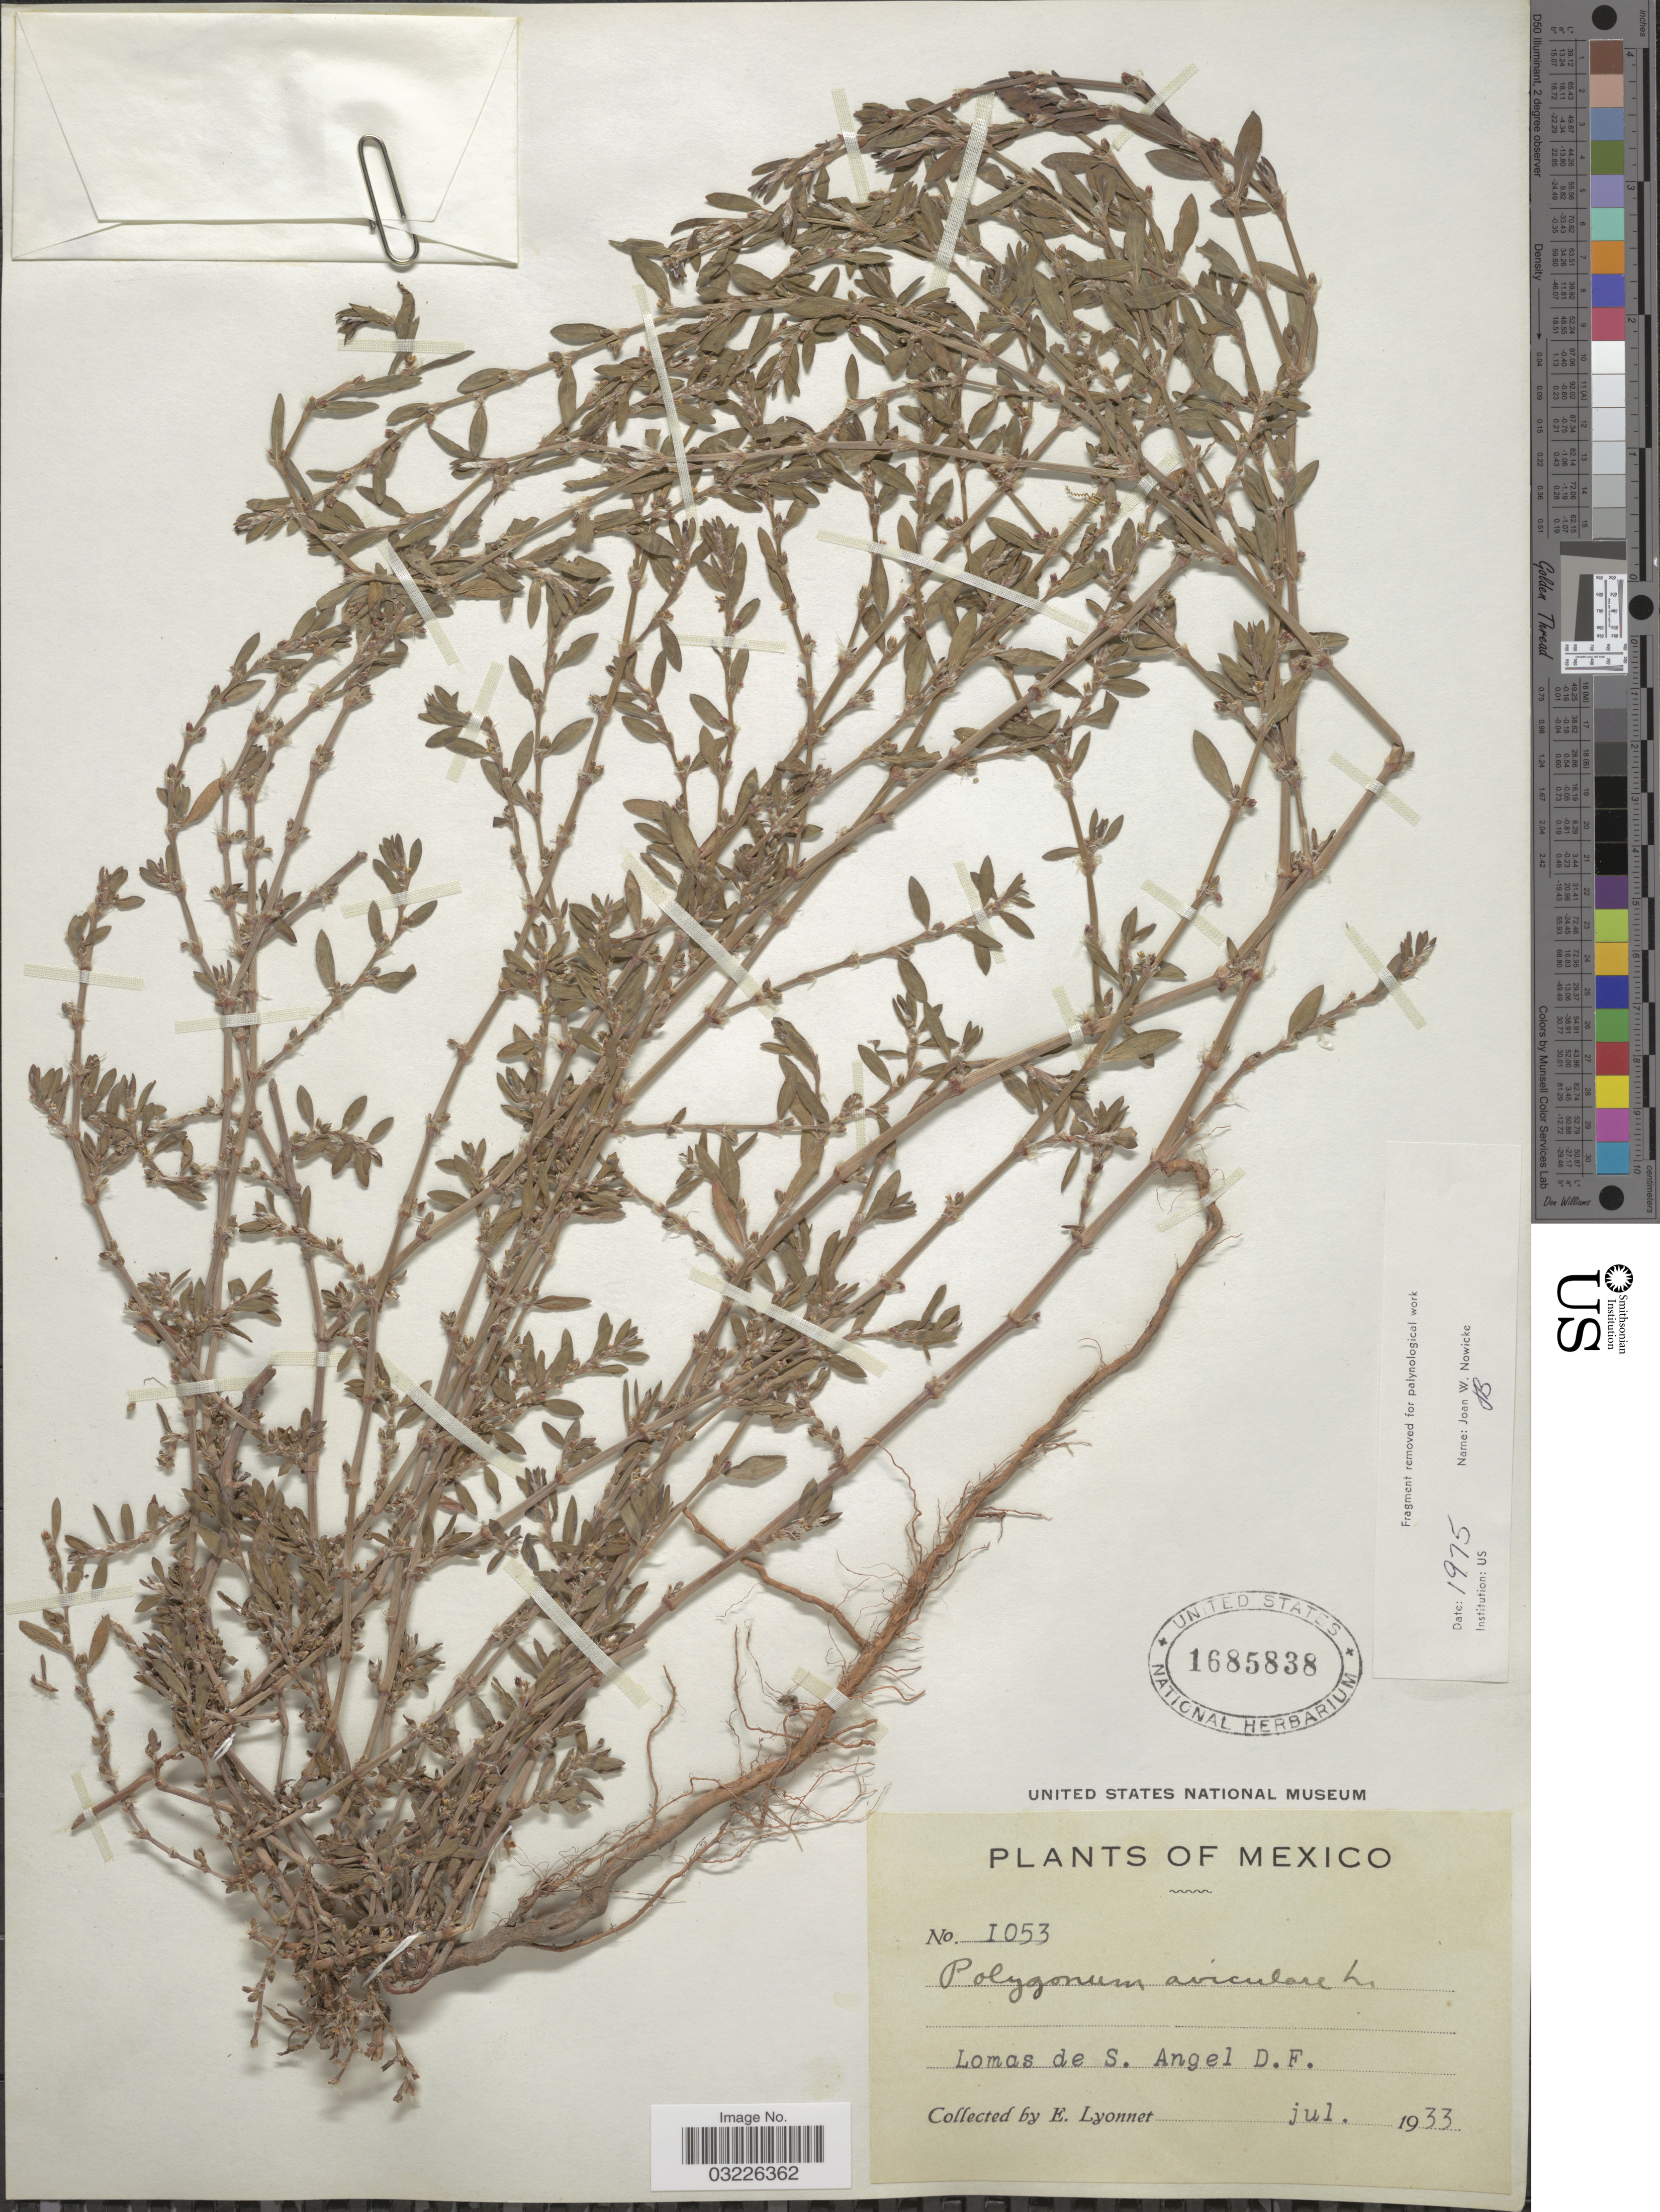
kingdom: Plantae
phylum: Tracheophyta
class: Magnoliopsida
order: Caryophyllales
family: Polygonaceae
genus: Polygonum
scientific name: Polygonum aviculare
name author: L.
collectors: E. Lyonnet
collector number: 1053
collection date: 1933-07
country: Mexico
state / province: Distrito Federal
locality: Lomas de S. Angel D.F.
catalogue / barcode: US 1685838